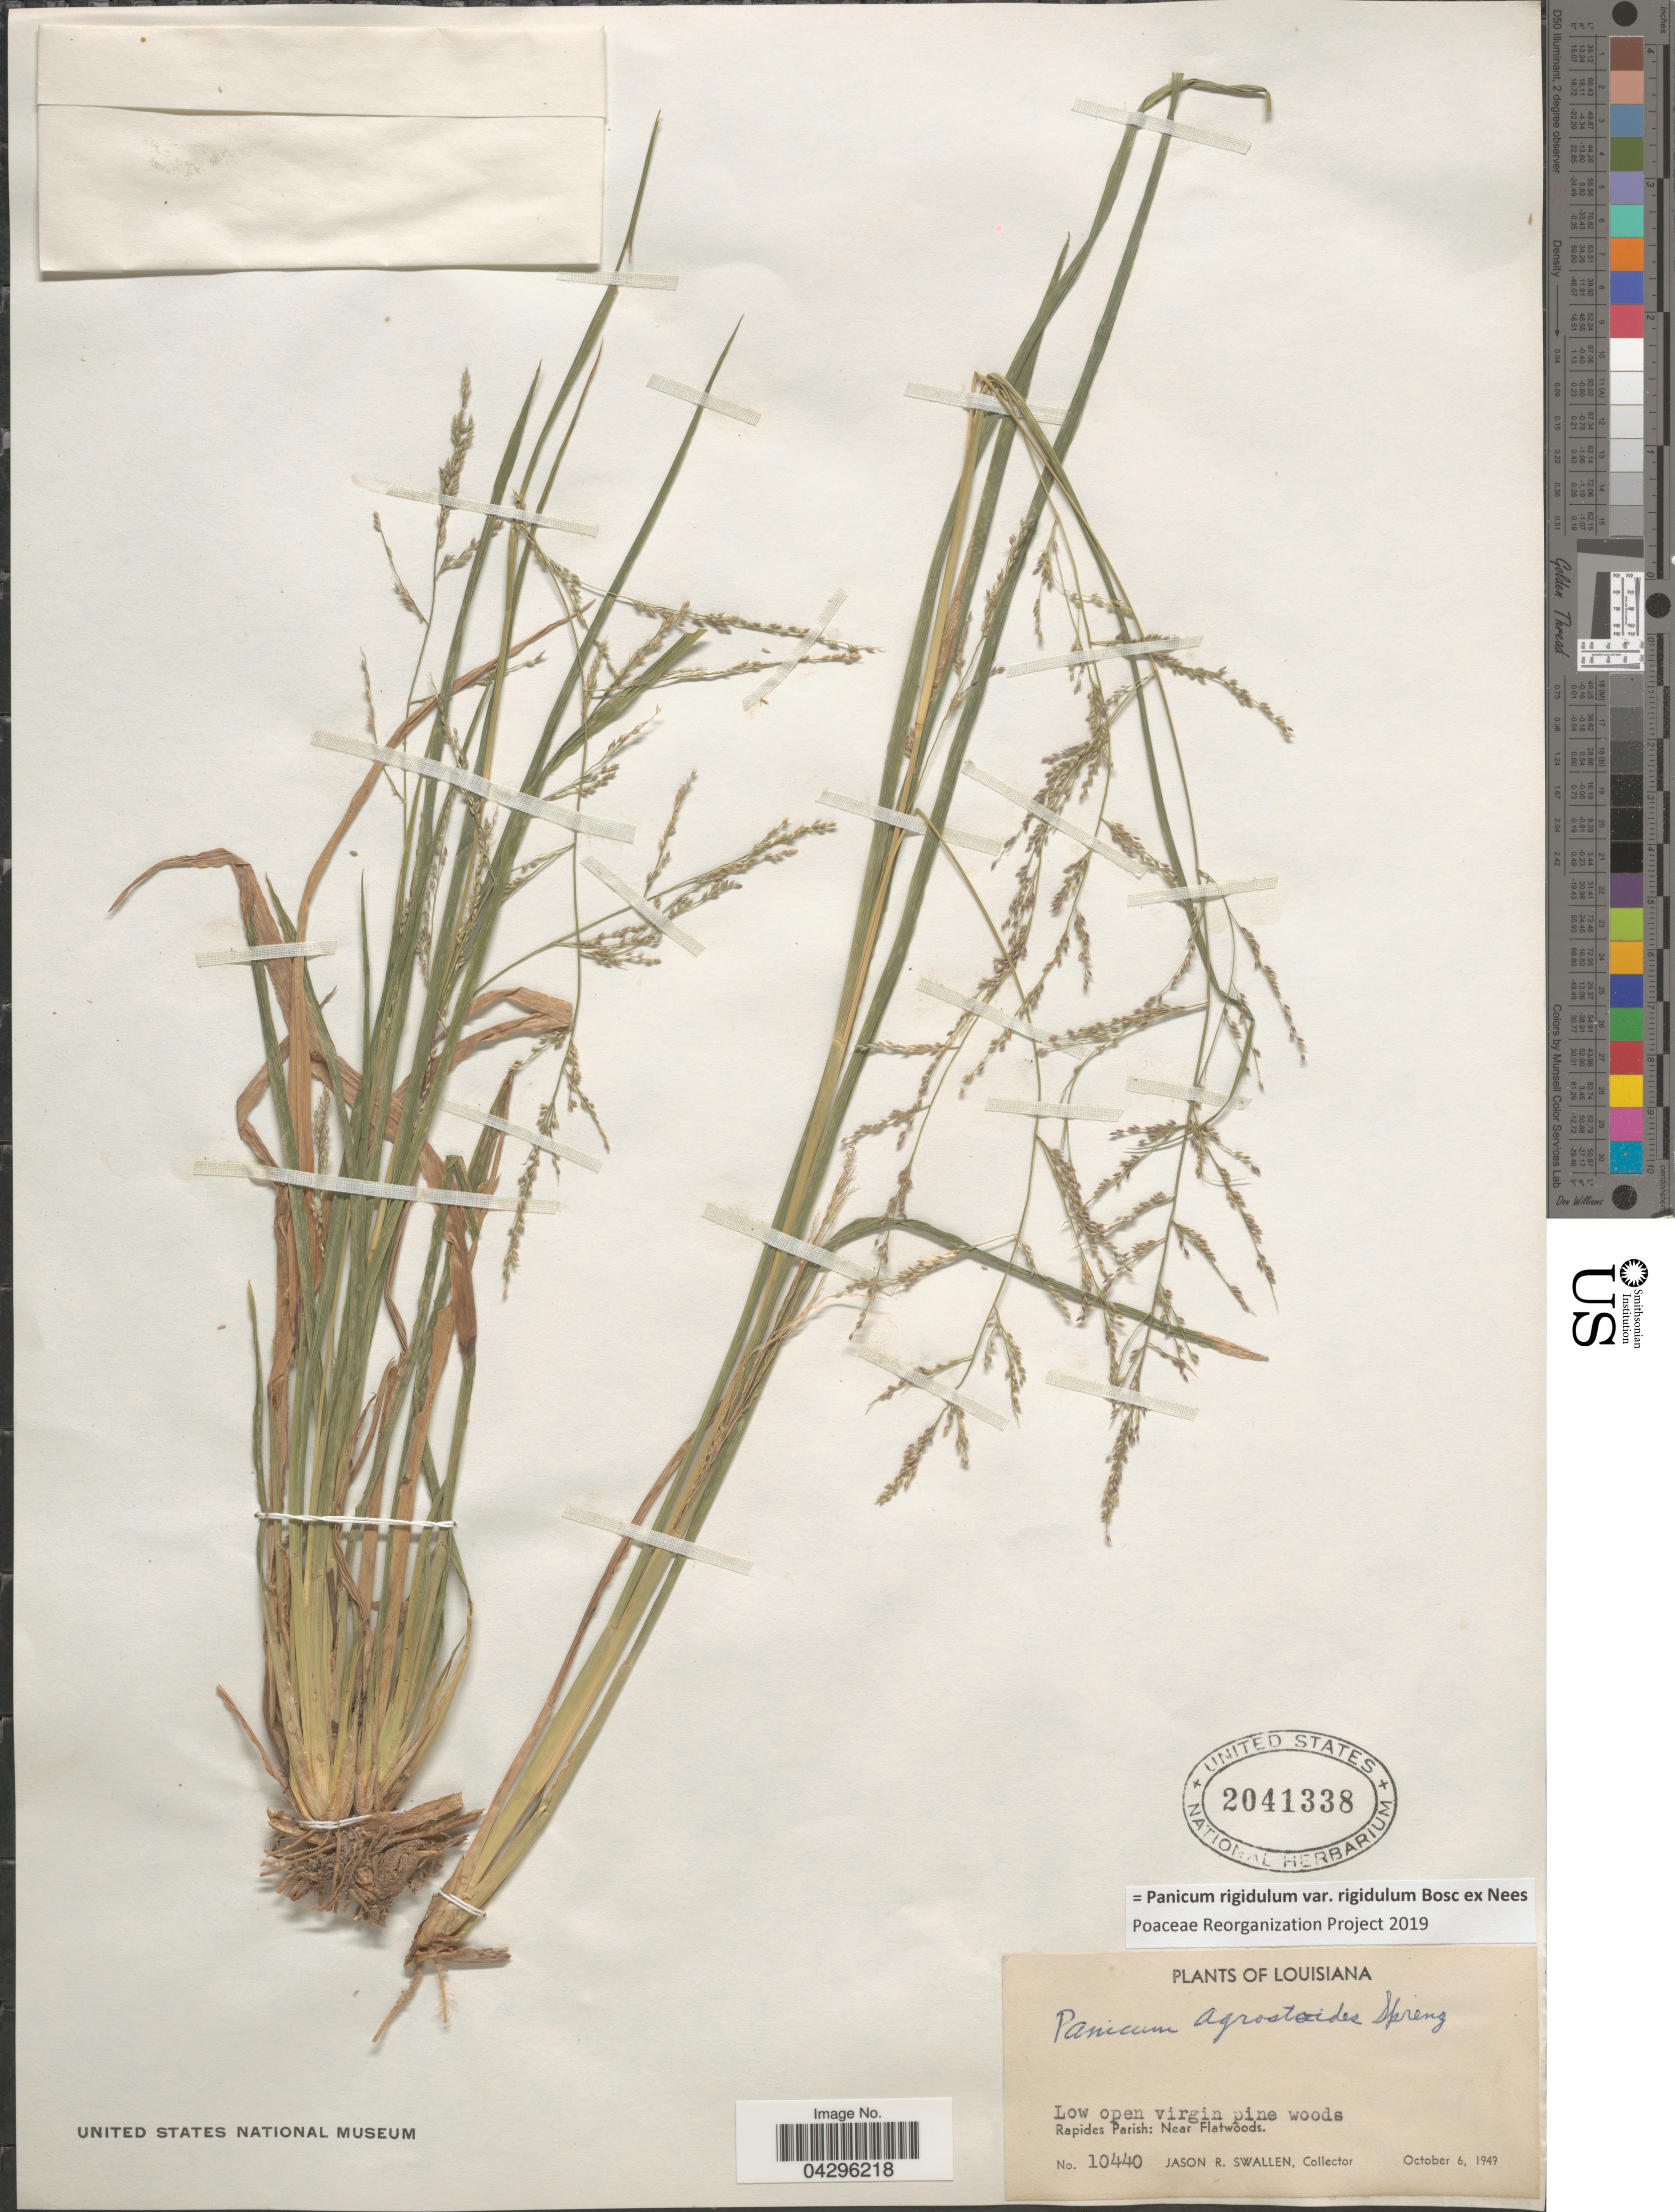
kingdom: Plantae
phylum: Tracheophyta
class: Liliopsida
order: Poales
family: Poaceae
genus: Panicum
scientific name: Panicum rigidulum var. rigidulum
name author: Bosc ex Nees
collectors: J. R. Swallen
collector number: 10440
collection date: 1949-10-06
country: United States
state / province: Louisiana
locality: Low open virgin pine woods. Rapides Parish: Near Flatwoods.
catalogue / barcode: US 2041338